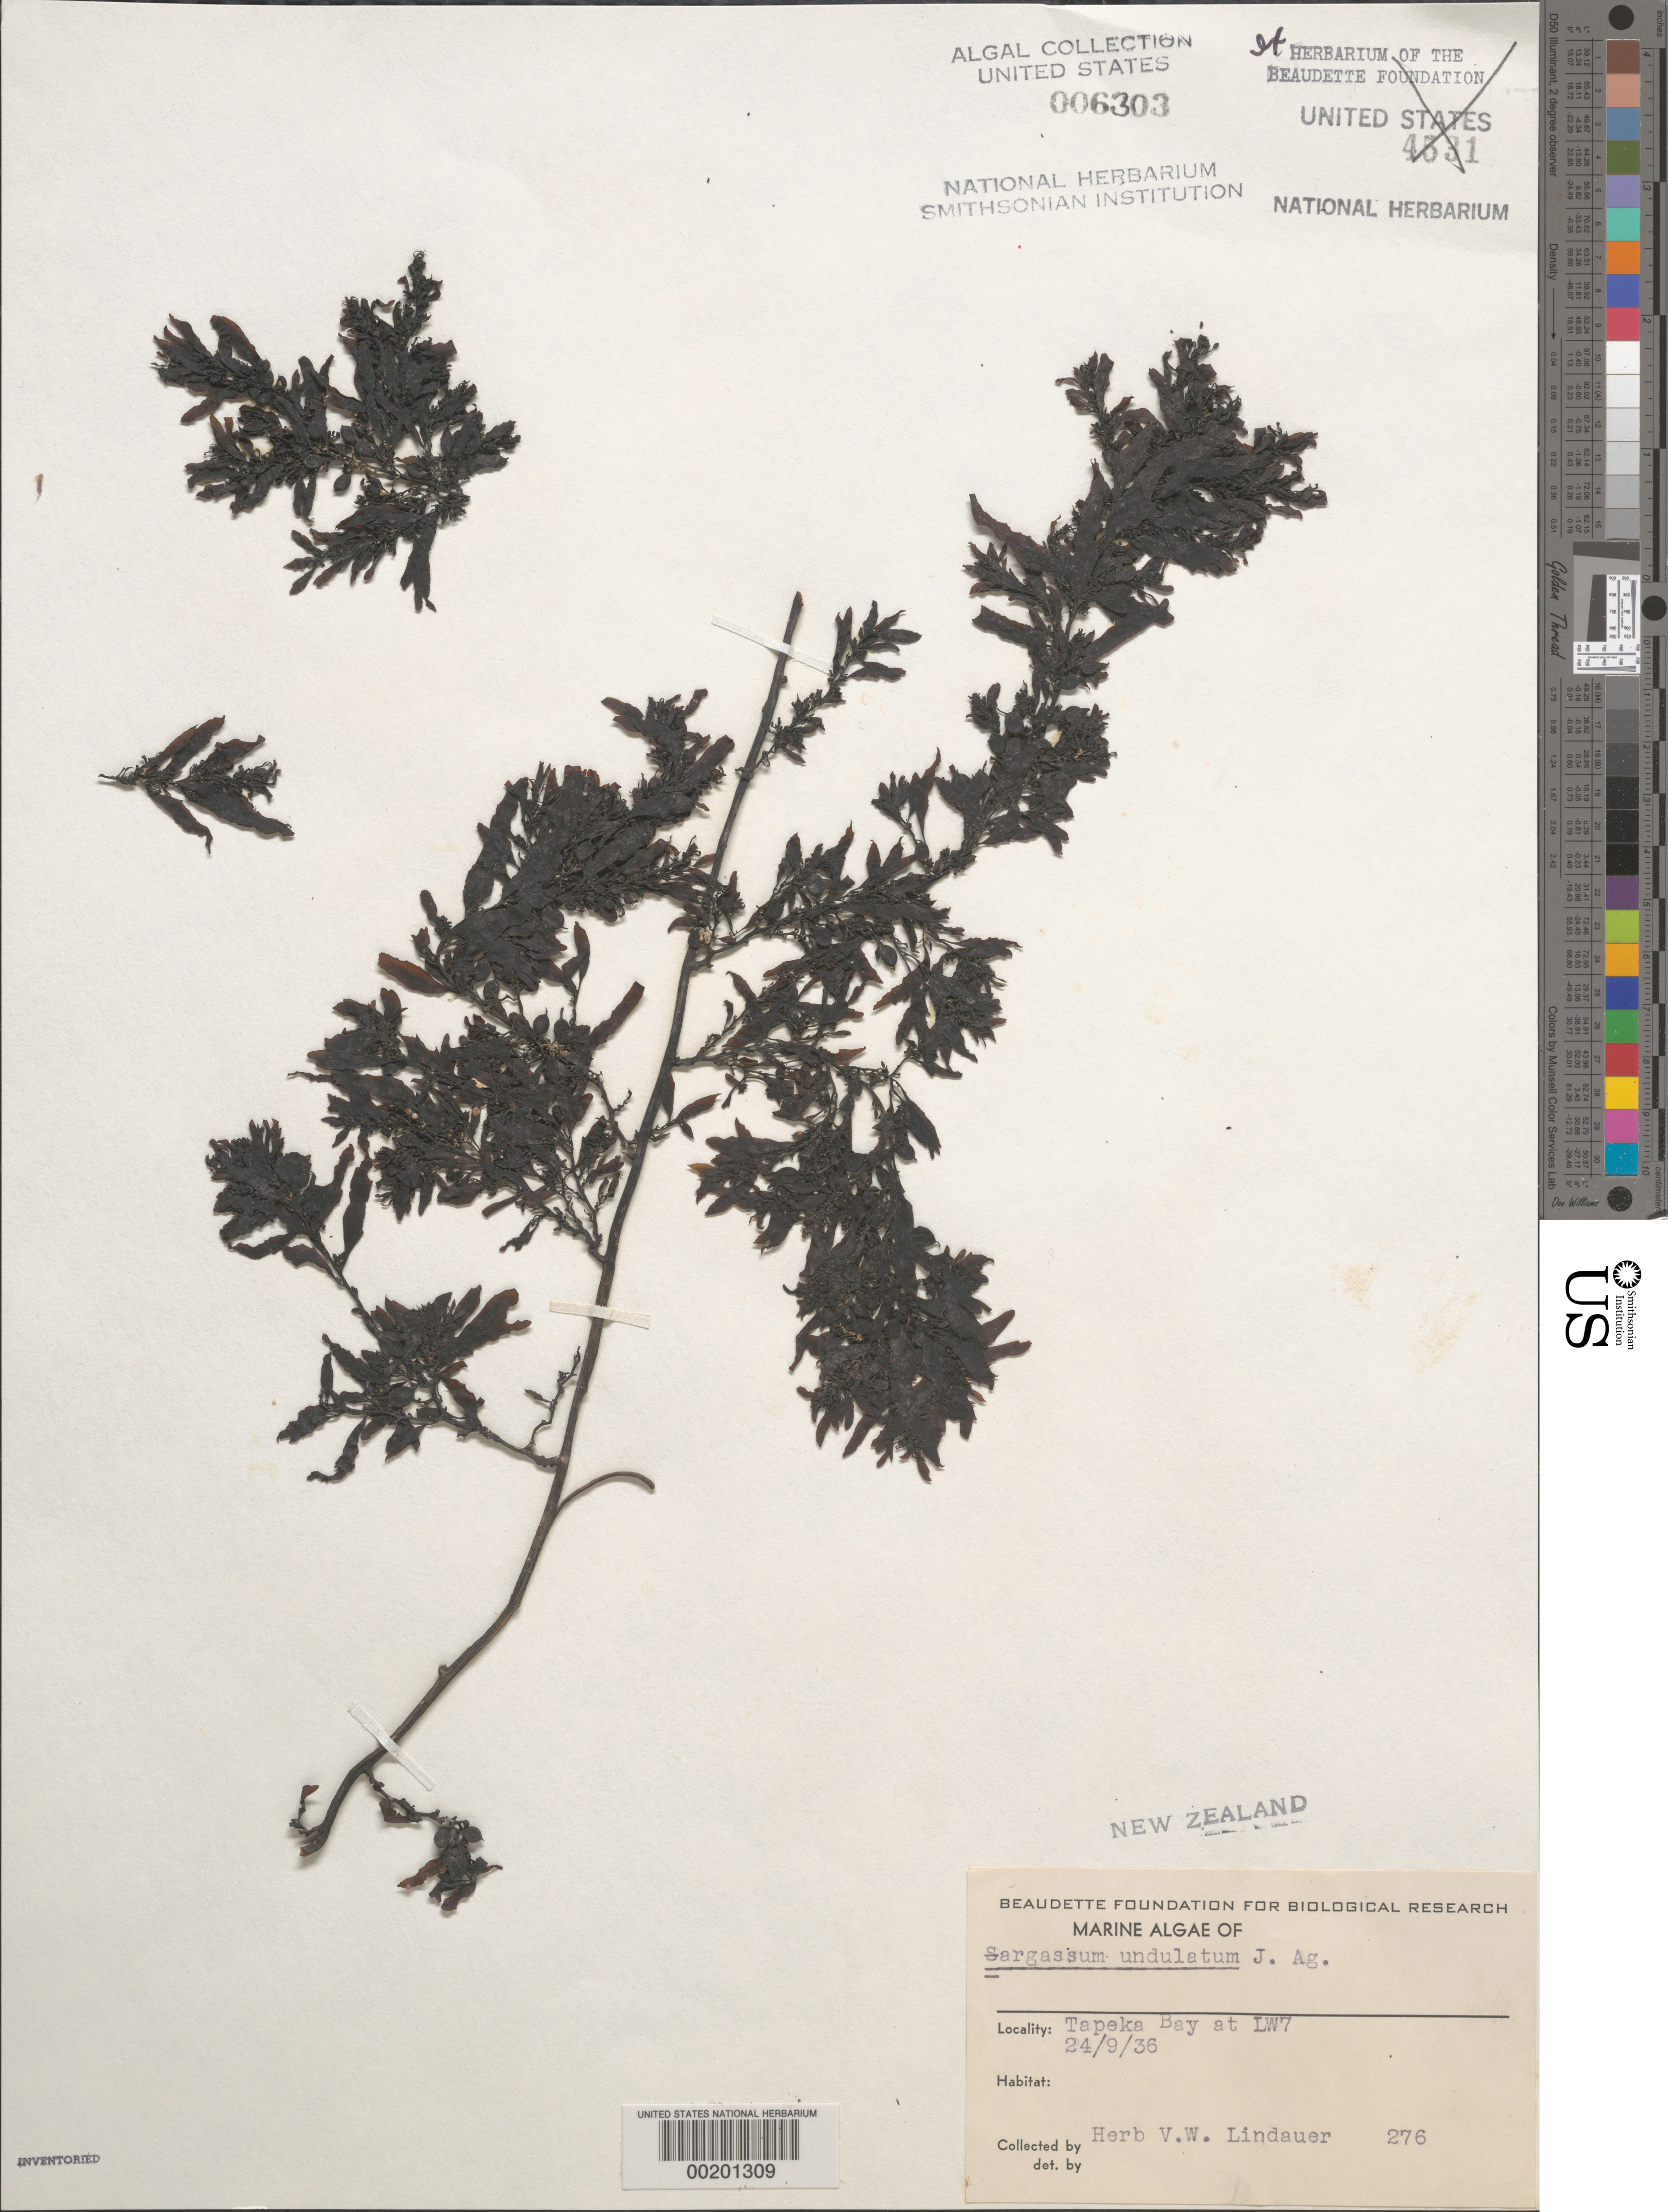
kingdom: Chromista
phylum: Ochrophyta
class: Phaeophyceae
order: Fucales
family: Sargassaceae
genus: Sargassum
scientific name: Sargassum paradoxum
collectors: V. Lindauer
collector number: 276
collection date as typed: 24 Sep 1936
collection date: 1936-09-24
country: New Zealand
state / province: Northland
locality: Tapeka bay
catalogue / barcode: US 6303